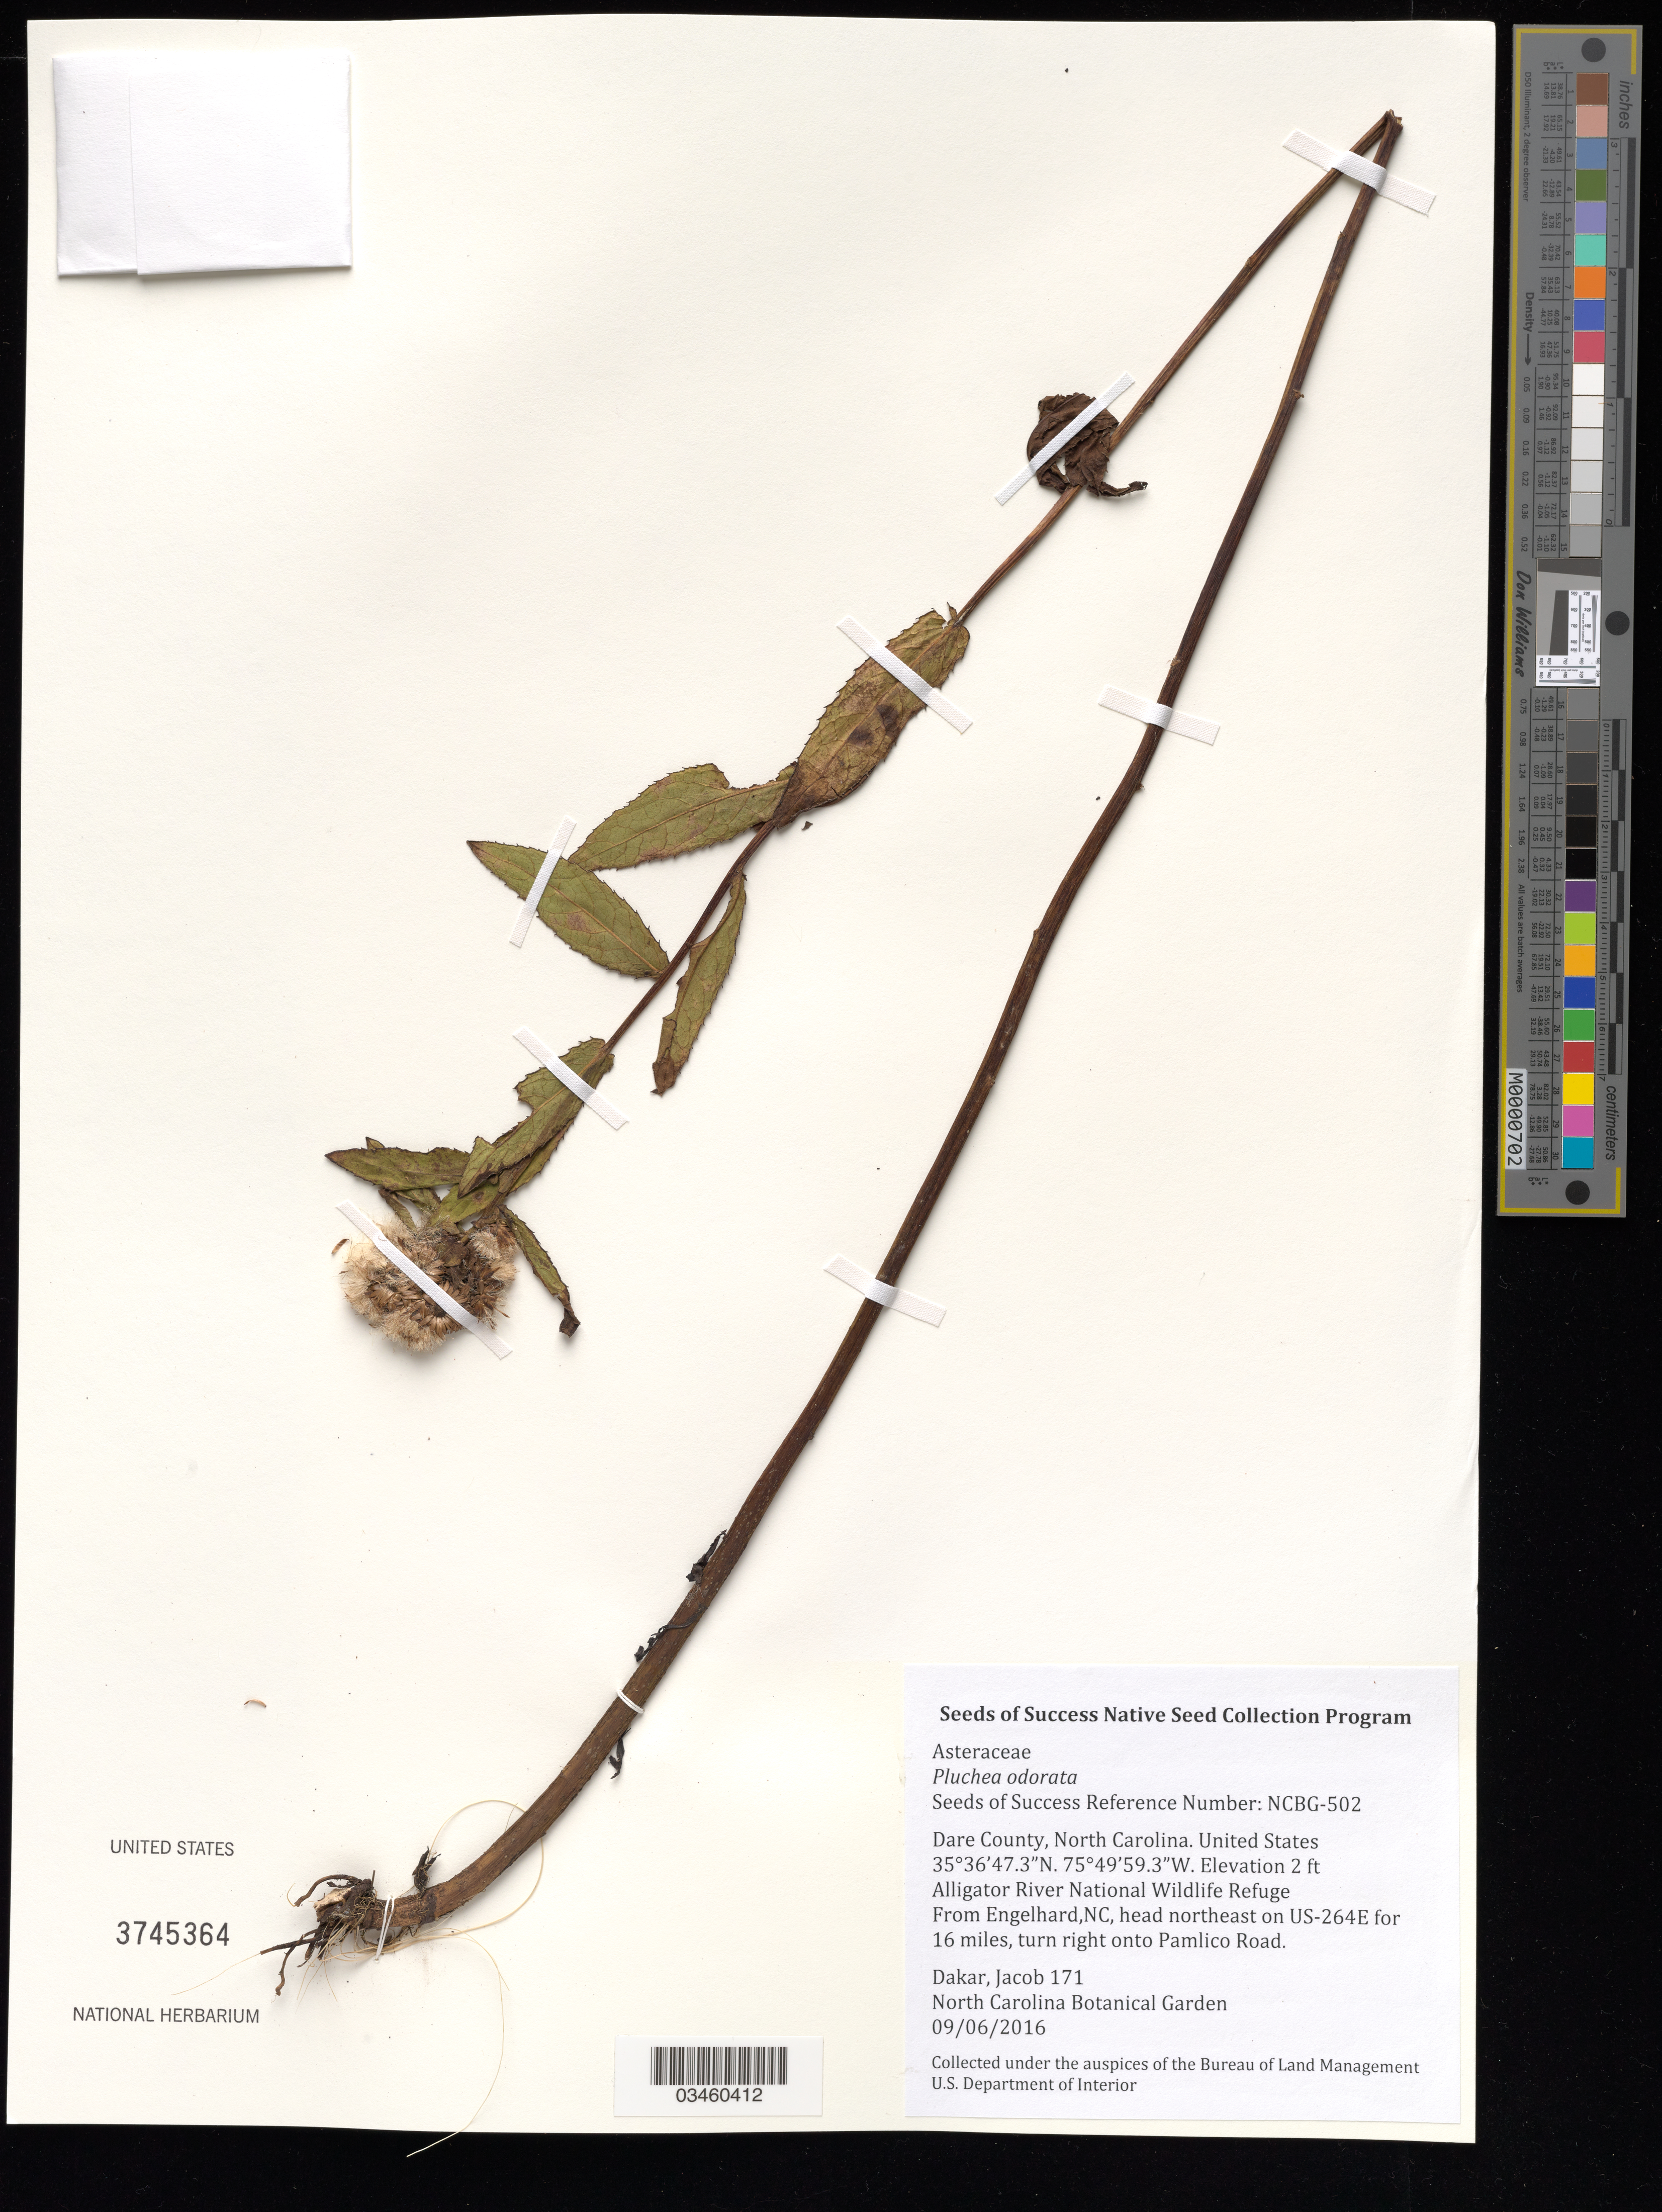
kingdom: Plantae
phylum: Tracheophyta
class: Magnoliopsida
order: Asterales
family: Asteraceae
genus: Pluchea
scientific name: Pluchea odorata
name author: (L.) Cass.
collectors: J. Dakar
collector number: NCBG-502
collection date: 2016-09-06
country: United States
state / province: North Carolina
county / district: Dare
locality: Alligator River National Wildlife Refuge, Pamlico Rd pulloff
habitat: Tidal brackish marsh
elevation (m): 1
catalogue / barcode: US 3745364